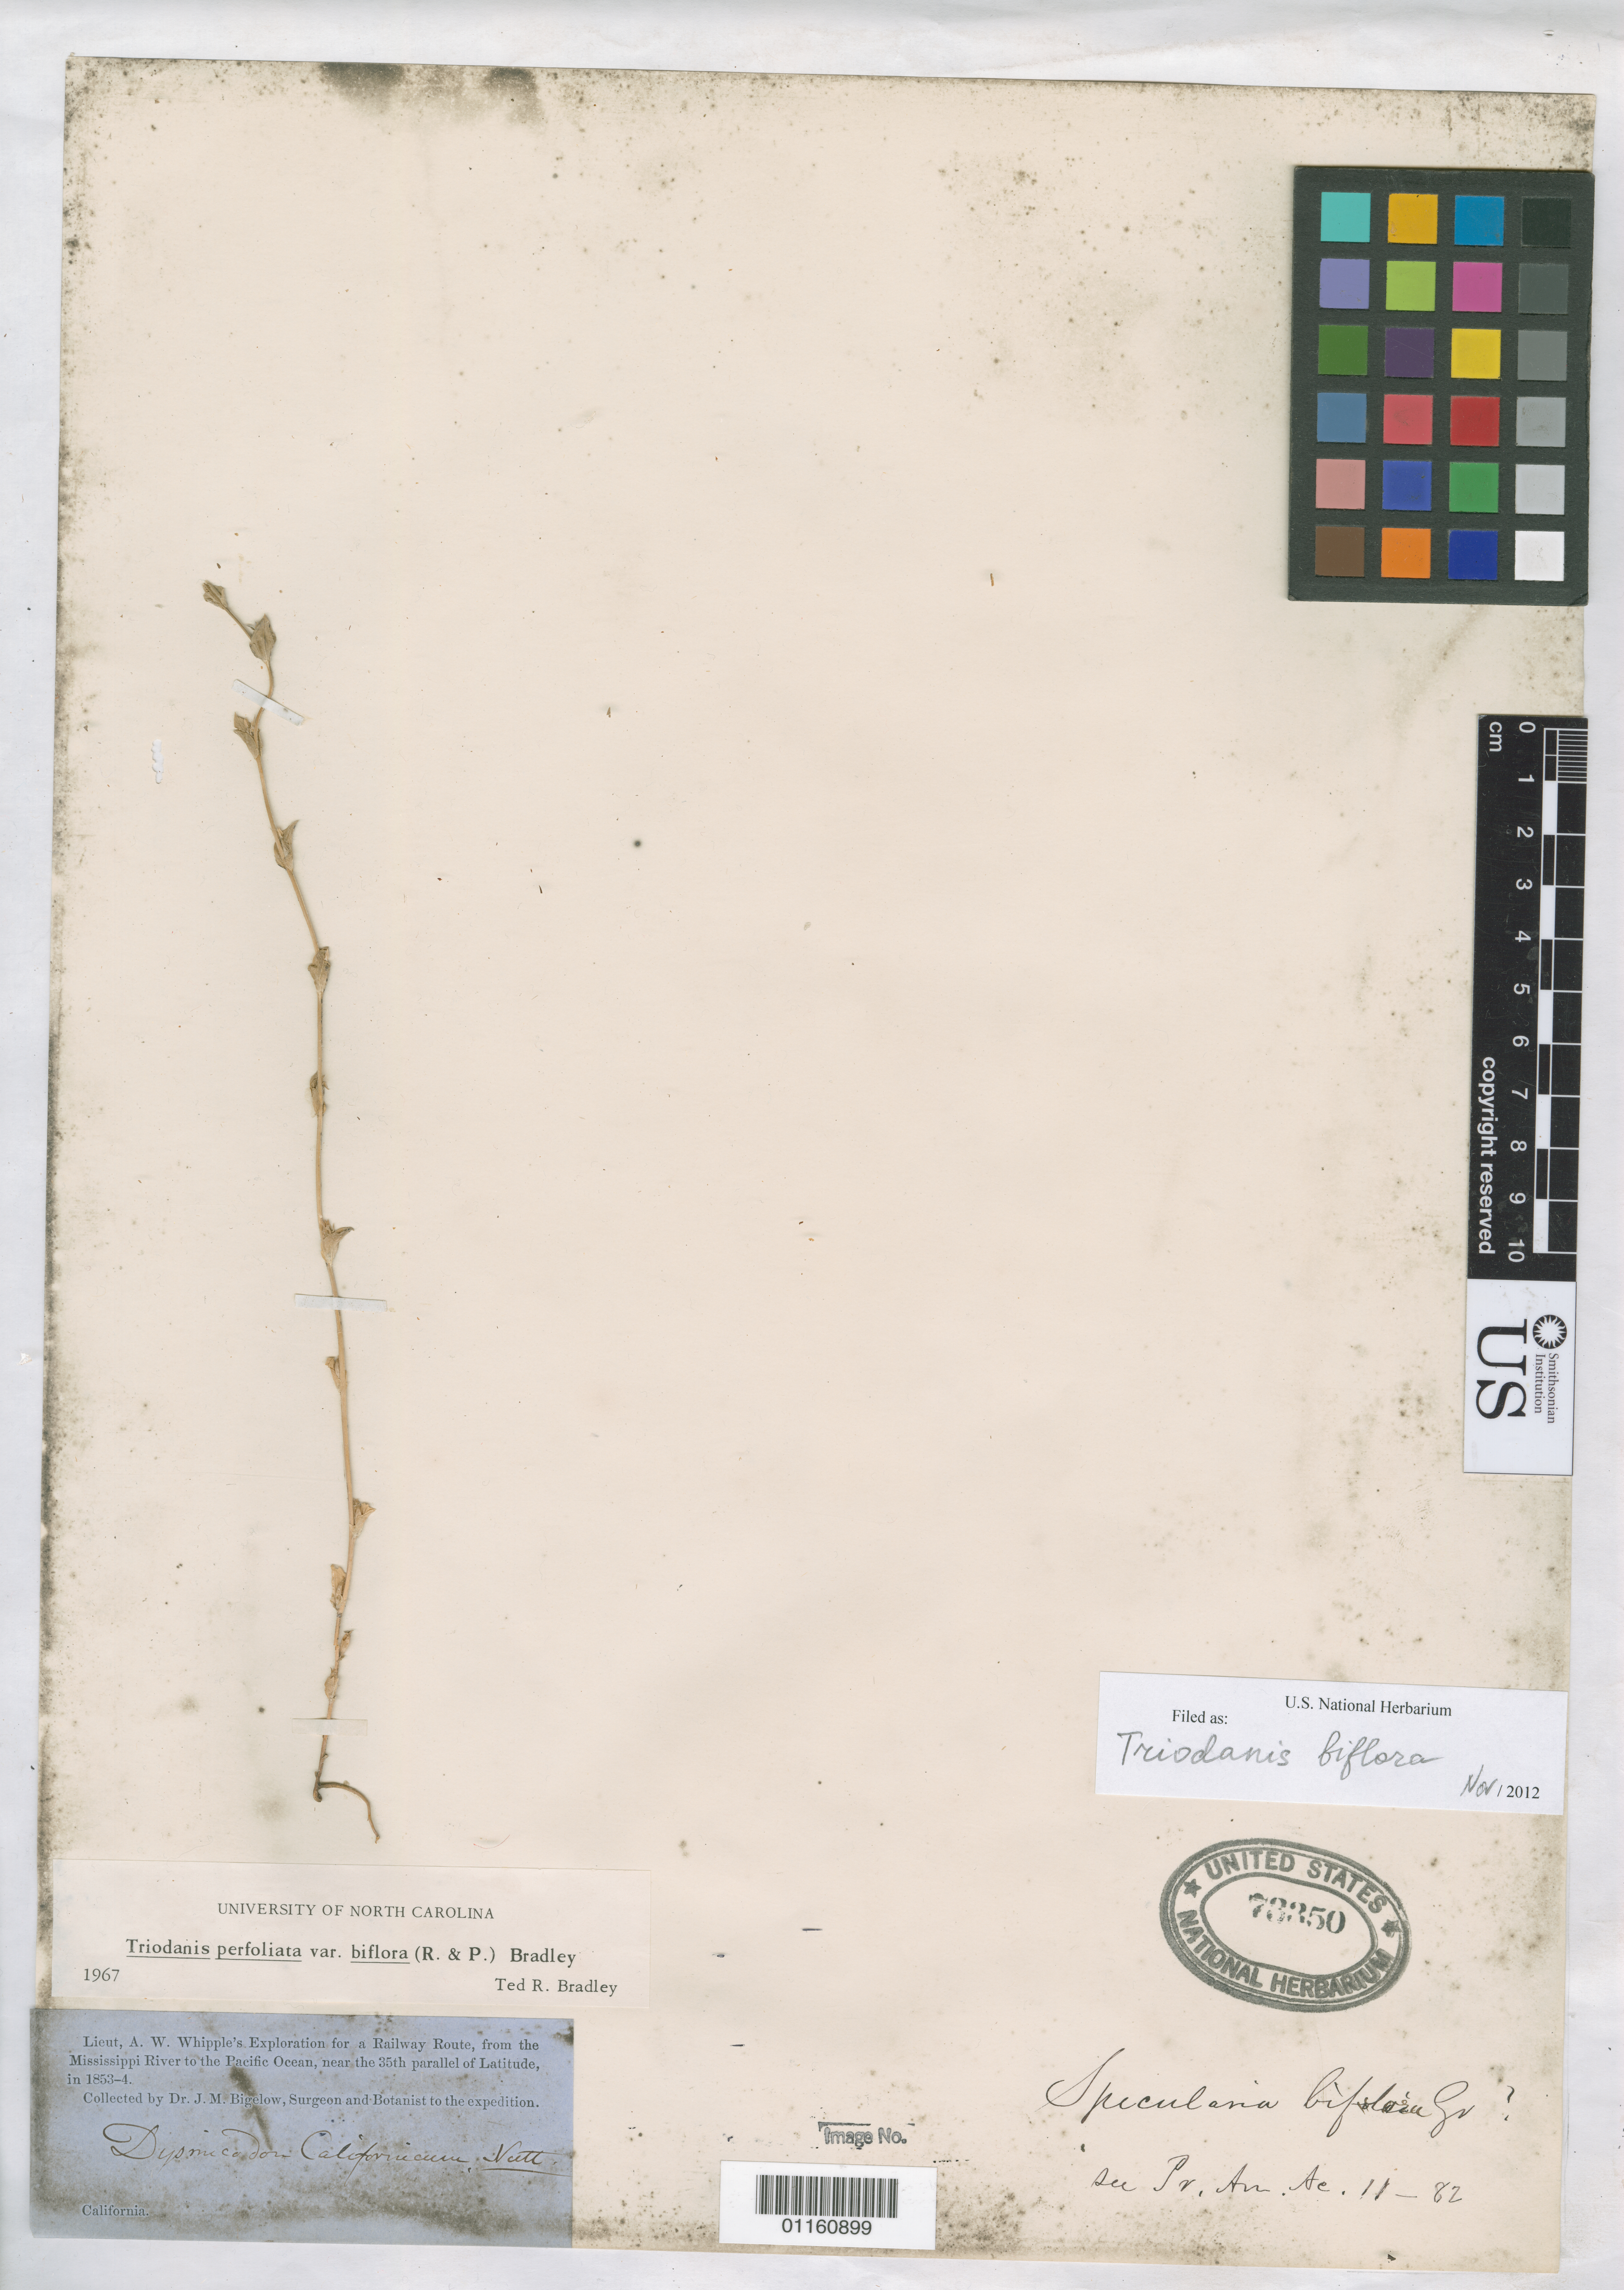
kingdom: Plantae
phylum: Tracheophyta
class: Magnoliopsida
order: Asterales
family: Campanulaceae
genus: Triodanis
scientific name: Triodanis biflora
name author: (Ruiz & Pav.) Greene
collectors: J. M. Bigelow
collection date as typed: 1853 to -- --- 1854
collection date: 1853/1854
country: United States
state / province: California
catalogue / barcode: US 73350